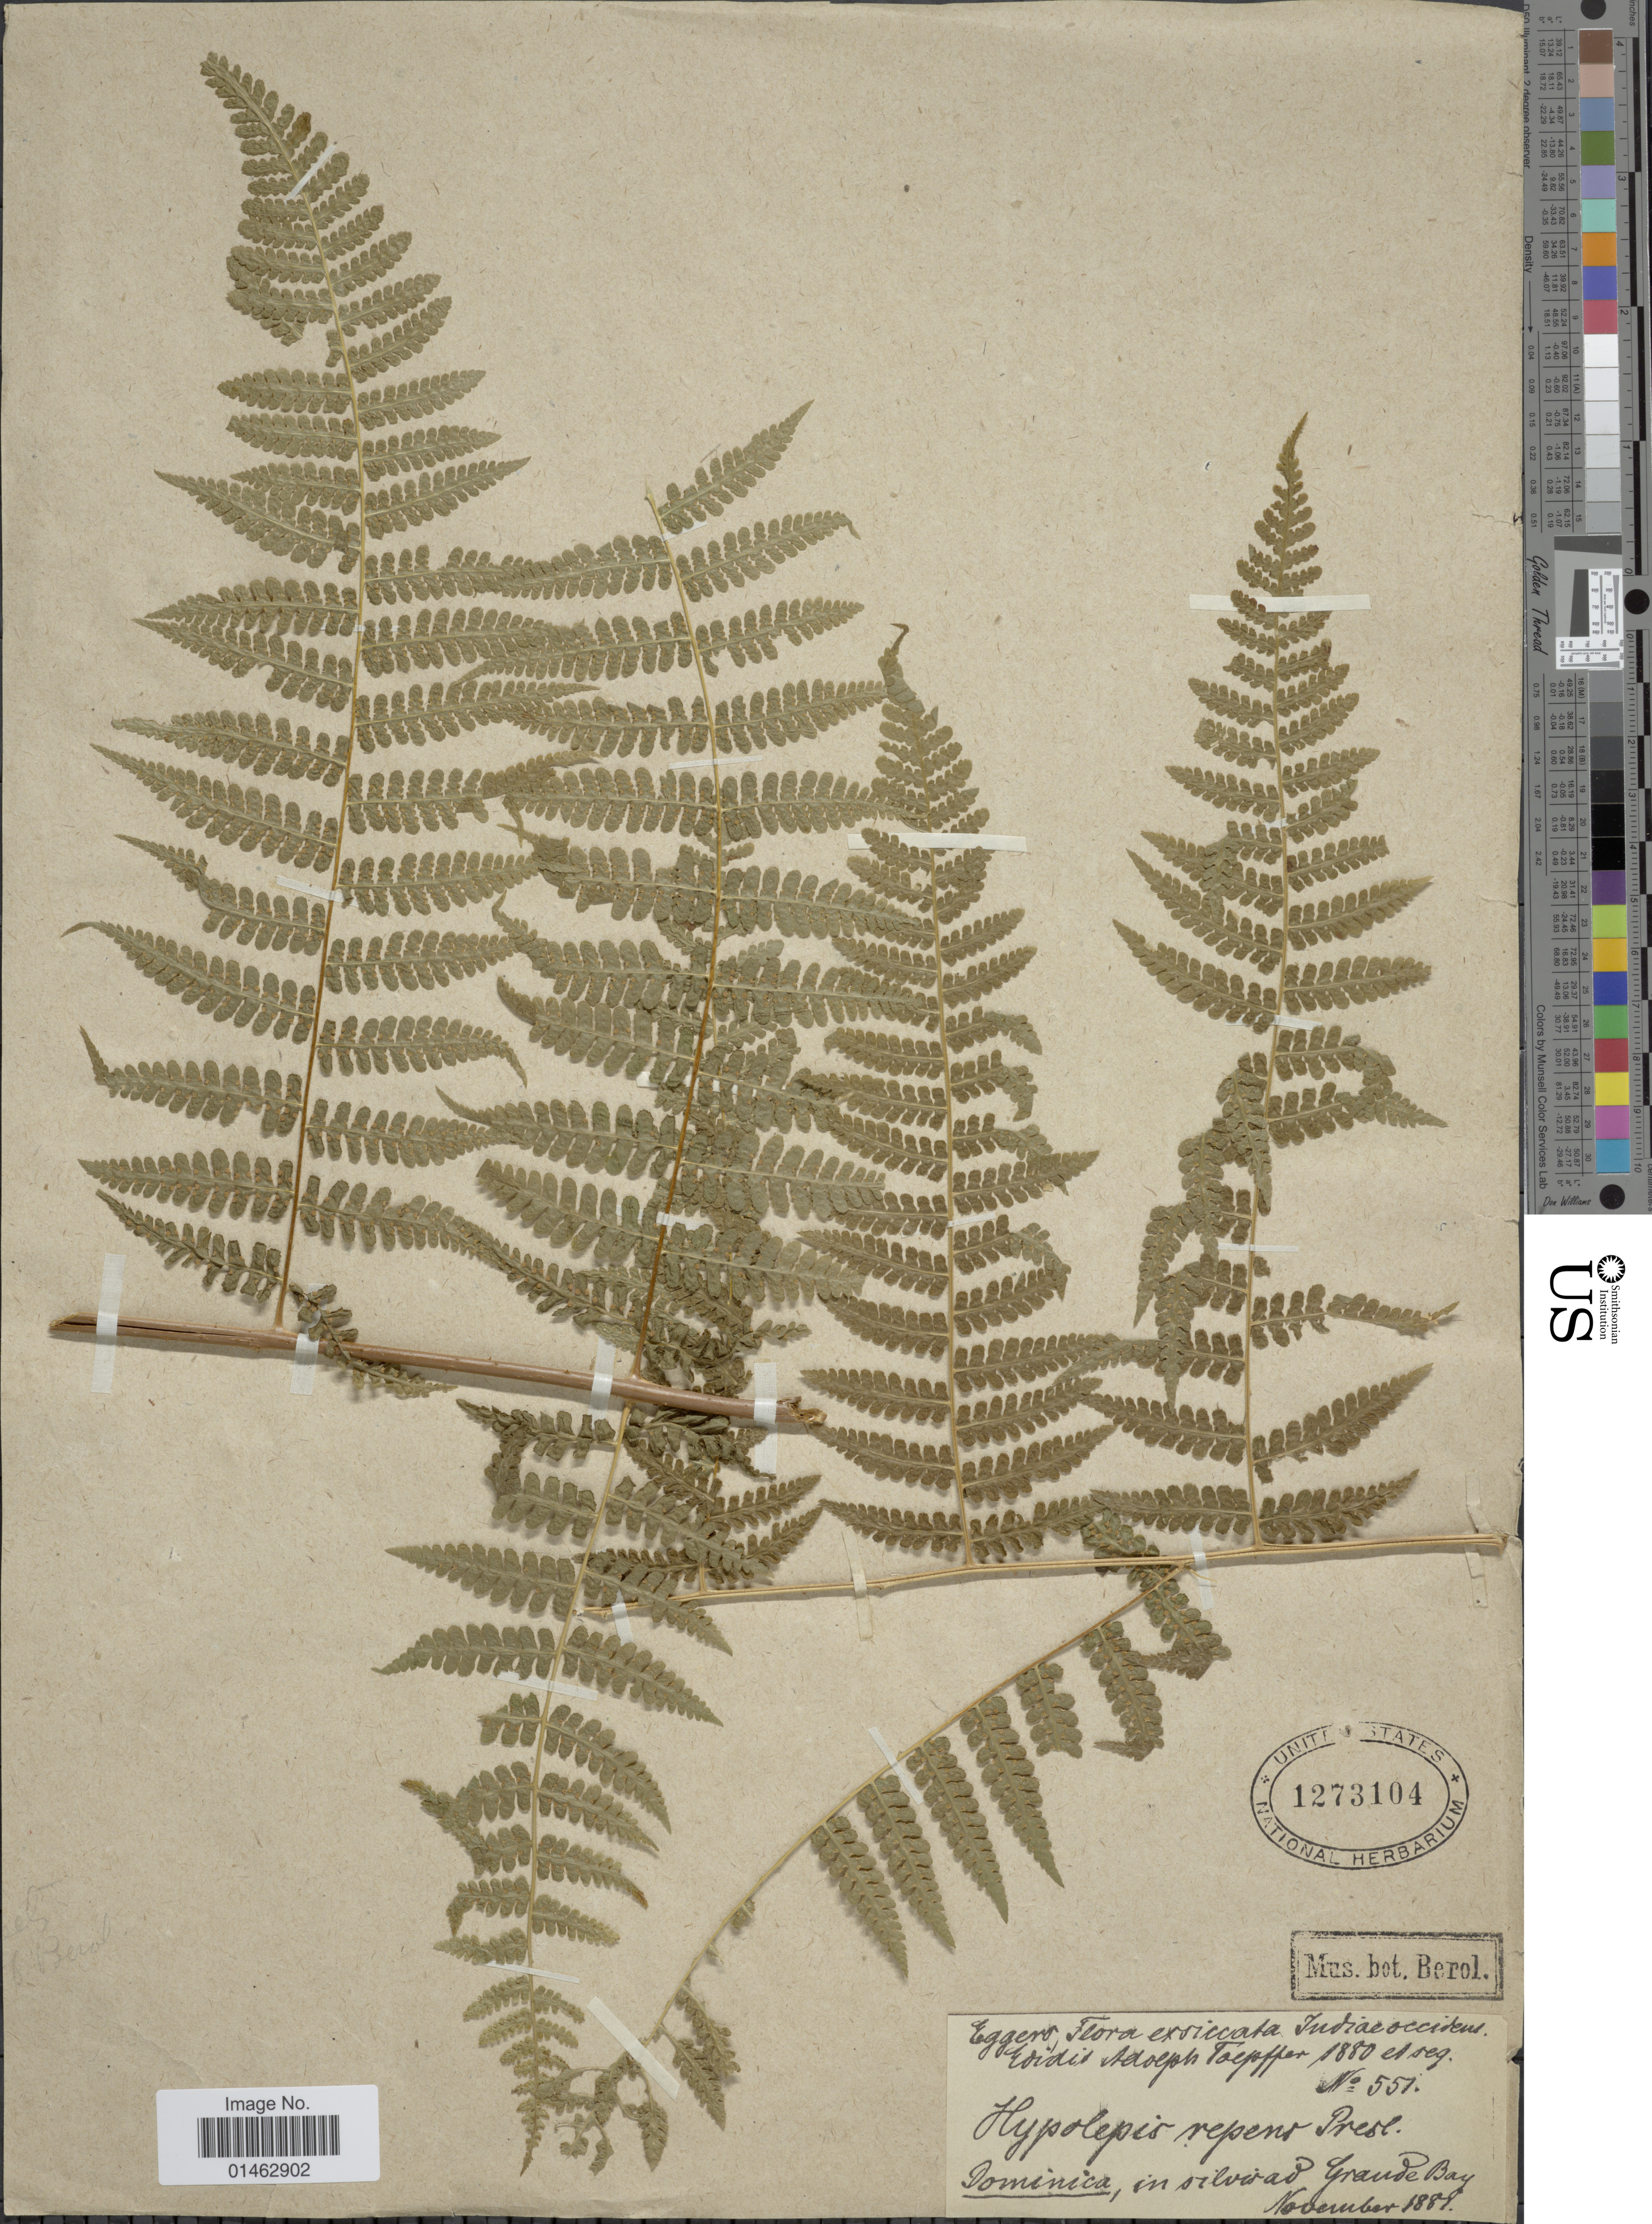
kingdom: Plantae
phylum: Tracheophyta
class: Polypodiopsida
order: Polypodiales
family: Dennstaedtiaceae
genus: Hypolepis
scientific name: Hypolepis repens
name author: (L.) C. Presl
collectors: -. Eggers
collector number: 551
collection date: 1881-11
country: Dominica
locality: In silvis ad Grande Bay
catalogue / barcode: US 1273104